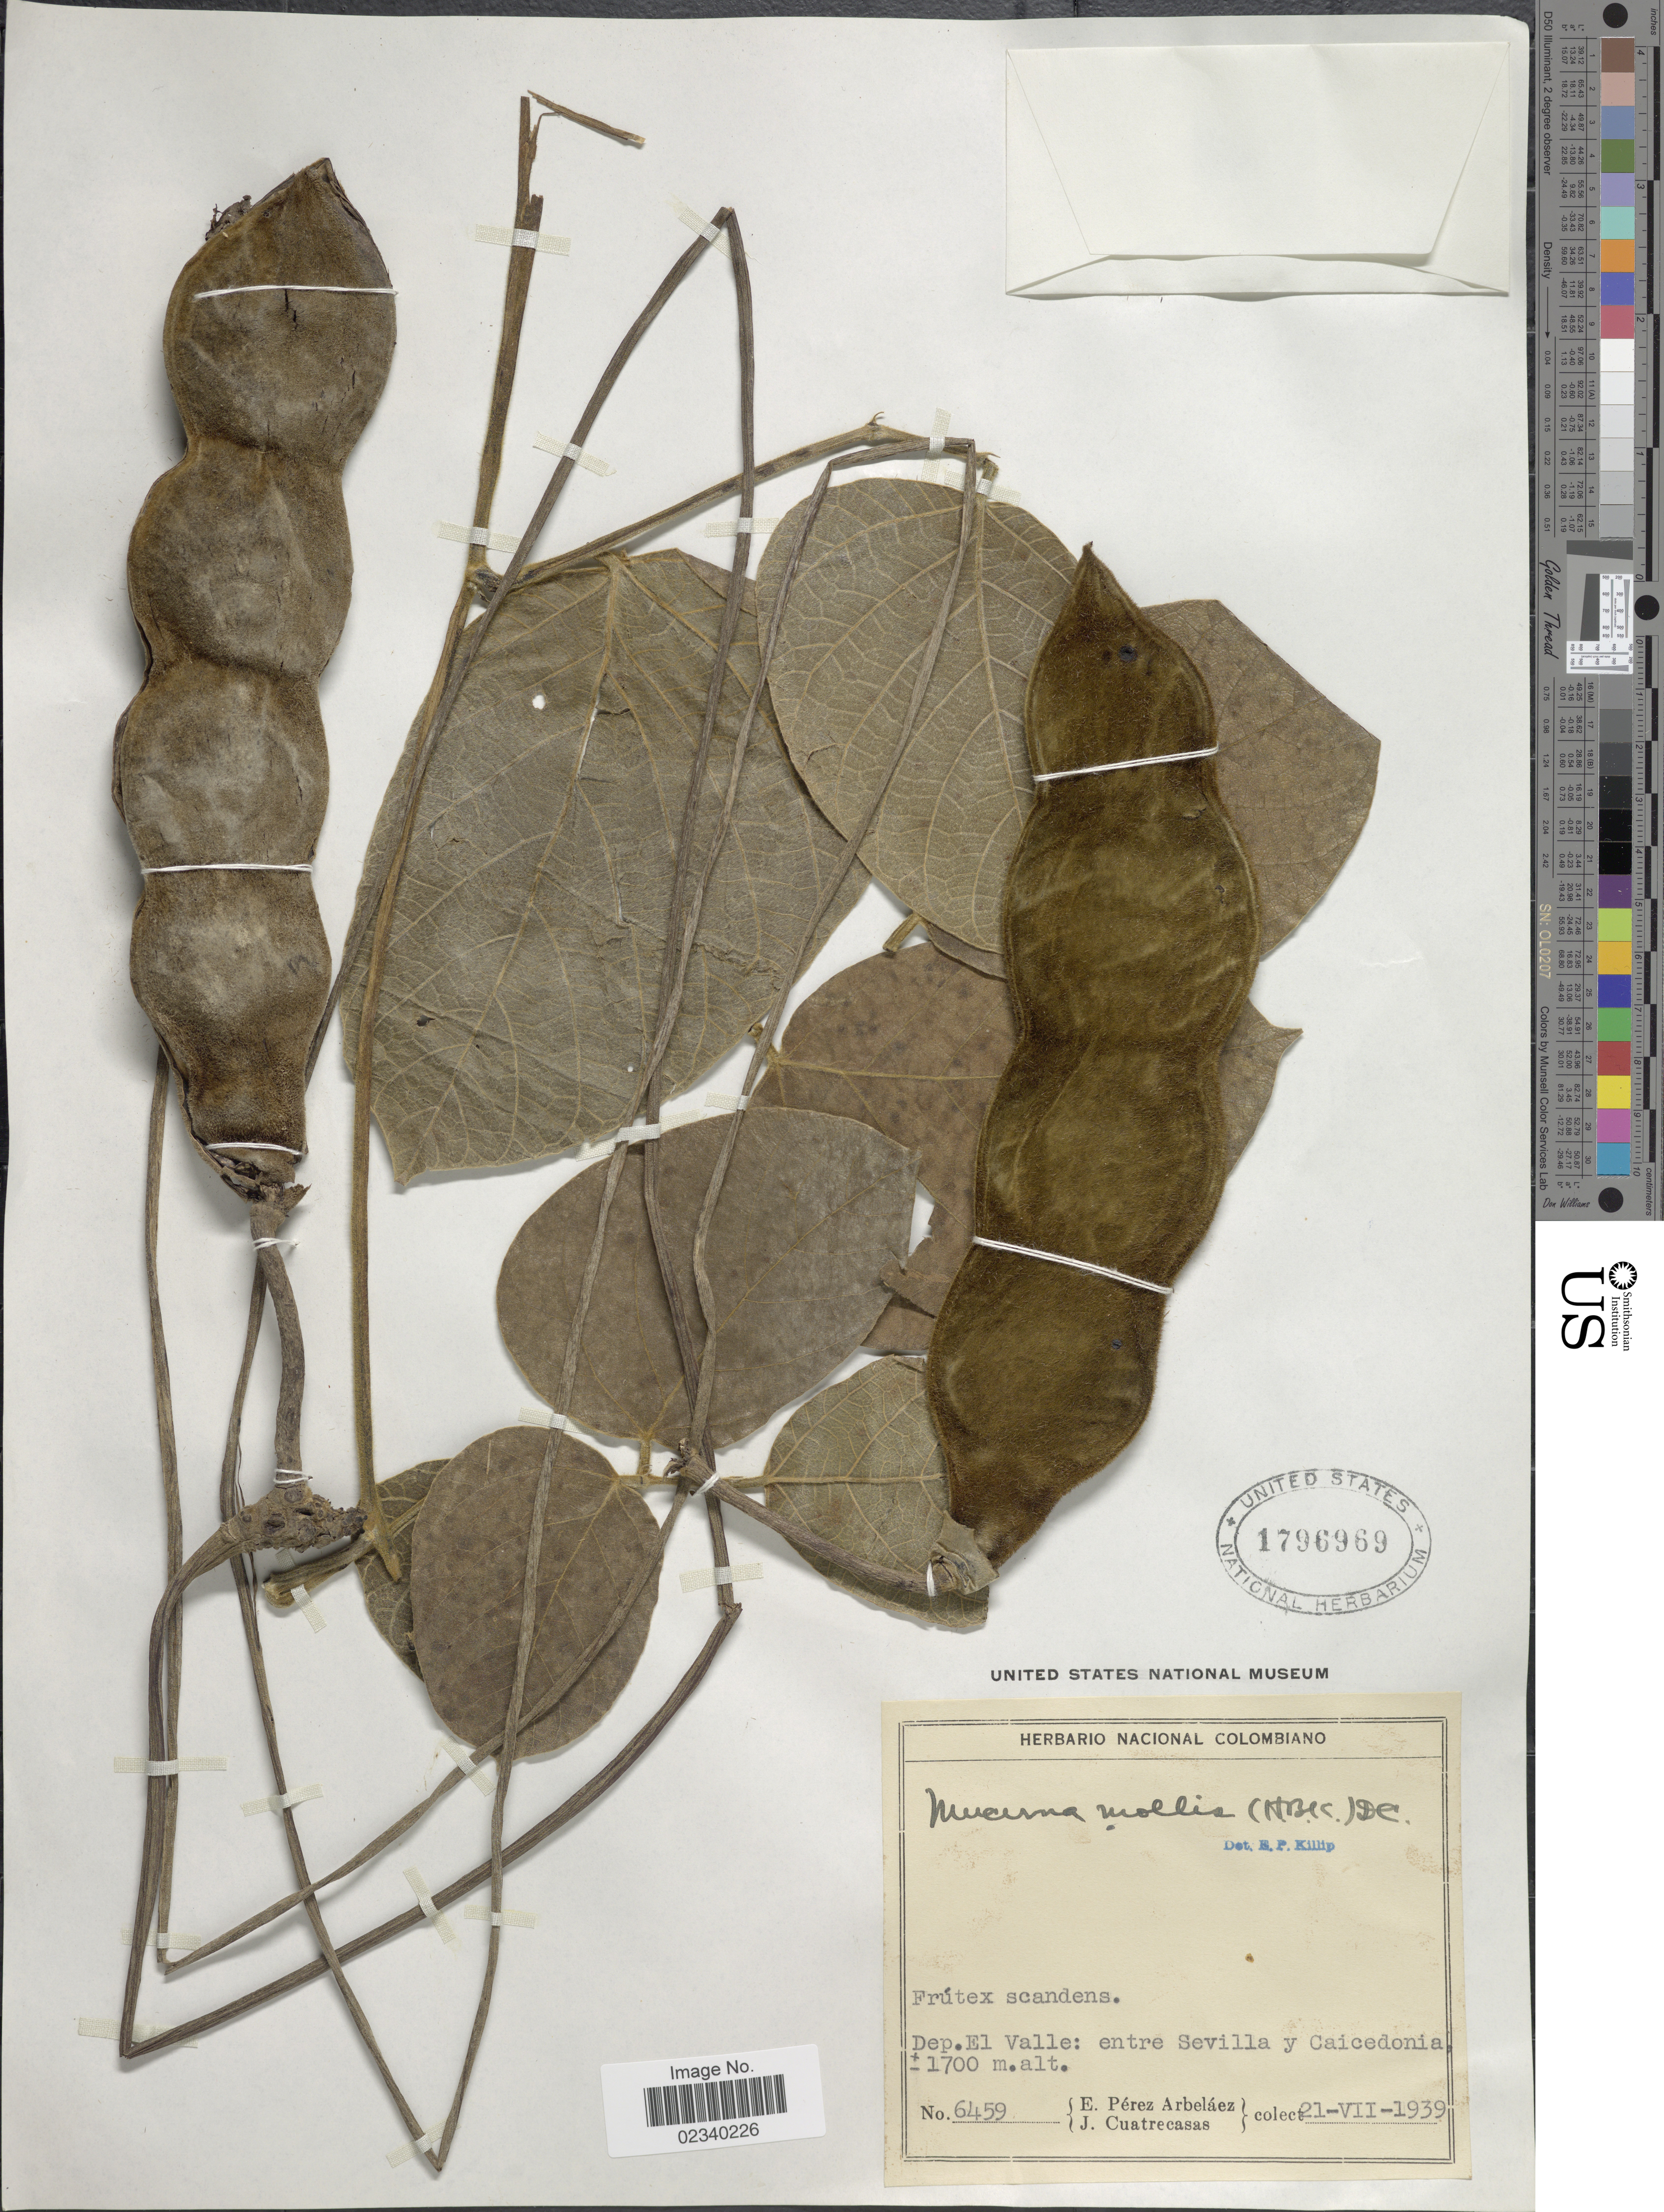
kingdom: Plantae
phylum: Tracheophyta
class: Magnoliopsida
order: Fabales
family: Fabaceae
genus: Mucuna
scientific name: Mucuna mollis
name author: (Kunth) DC.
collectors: E. Pérez Arbeláez & J. Cuatrecasas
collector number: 6459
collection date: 1939-07-21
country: Colombia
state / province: Valle del Cauca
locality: Dep. El Valle: entre Sevilla y Caicedonia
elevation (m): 1700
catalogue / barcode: US 1796969